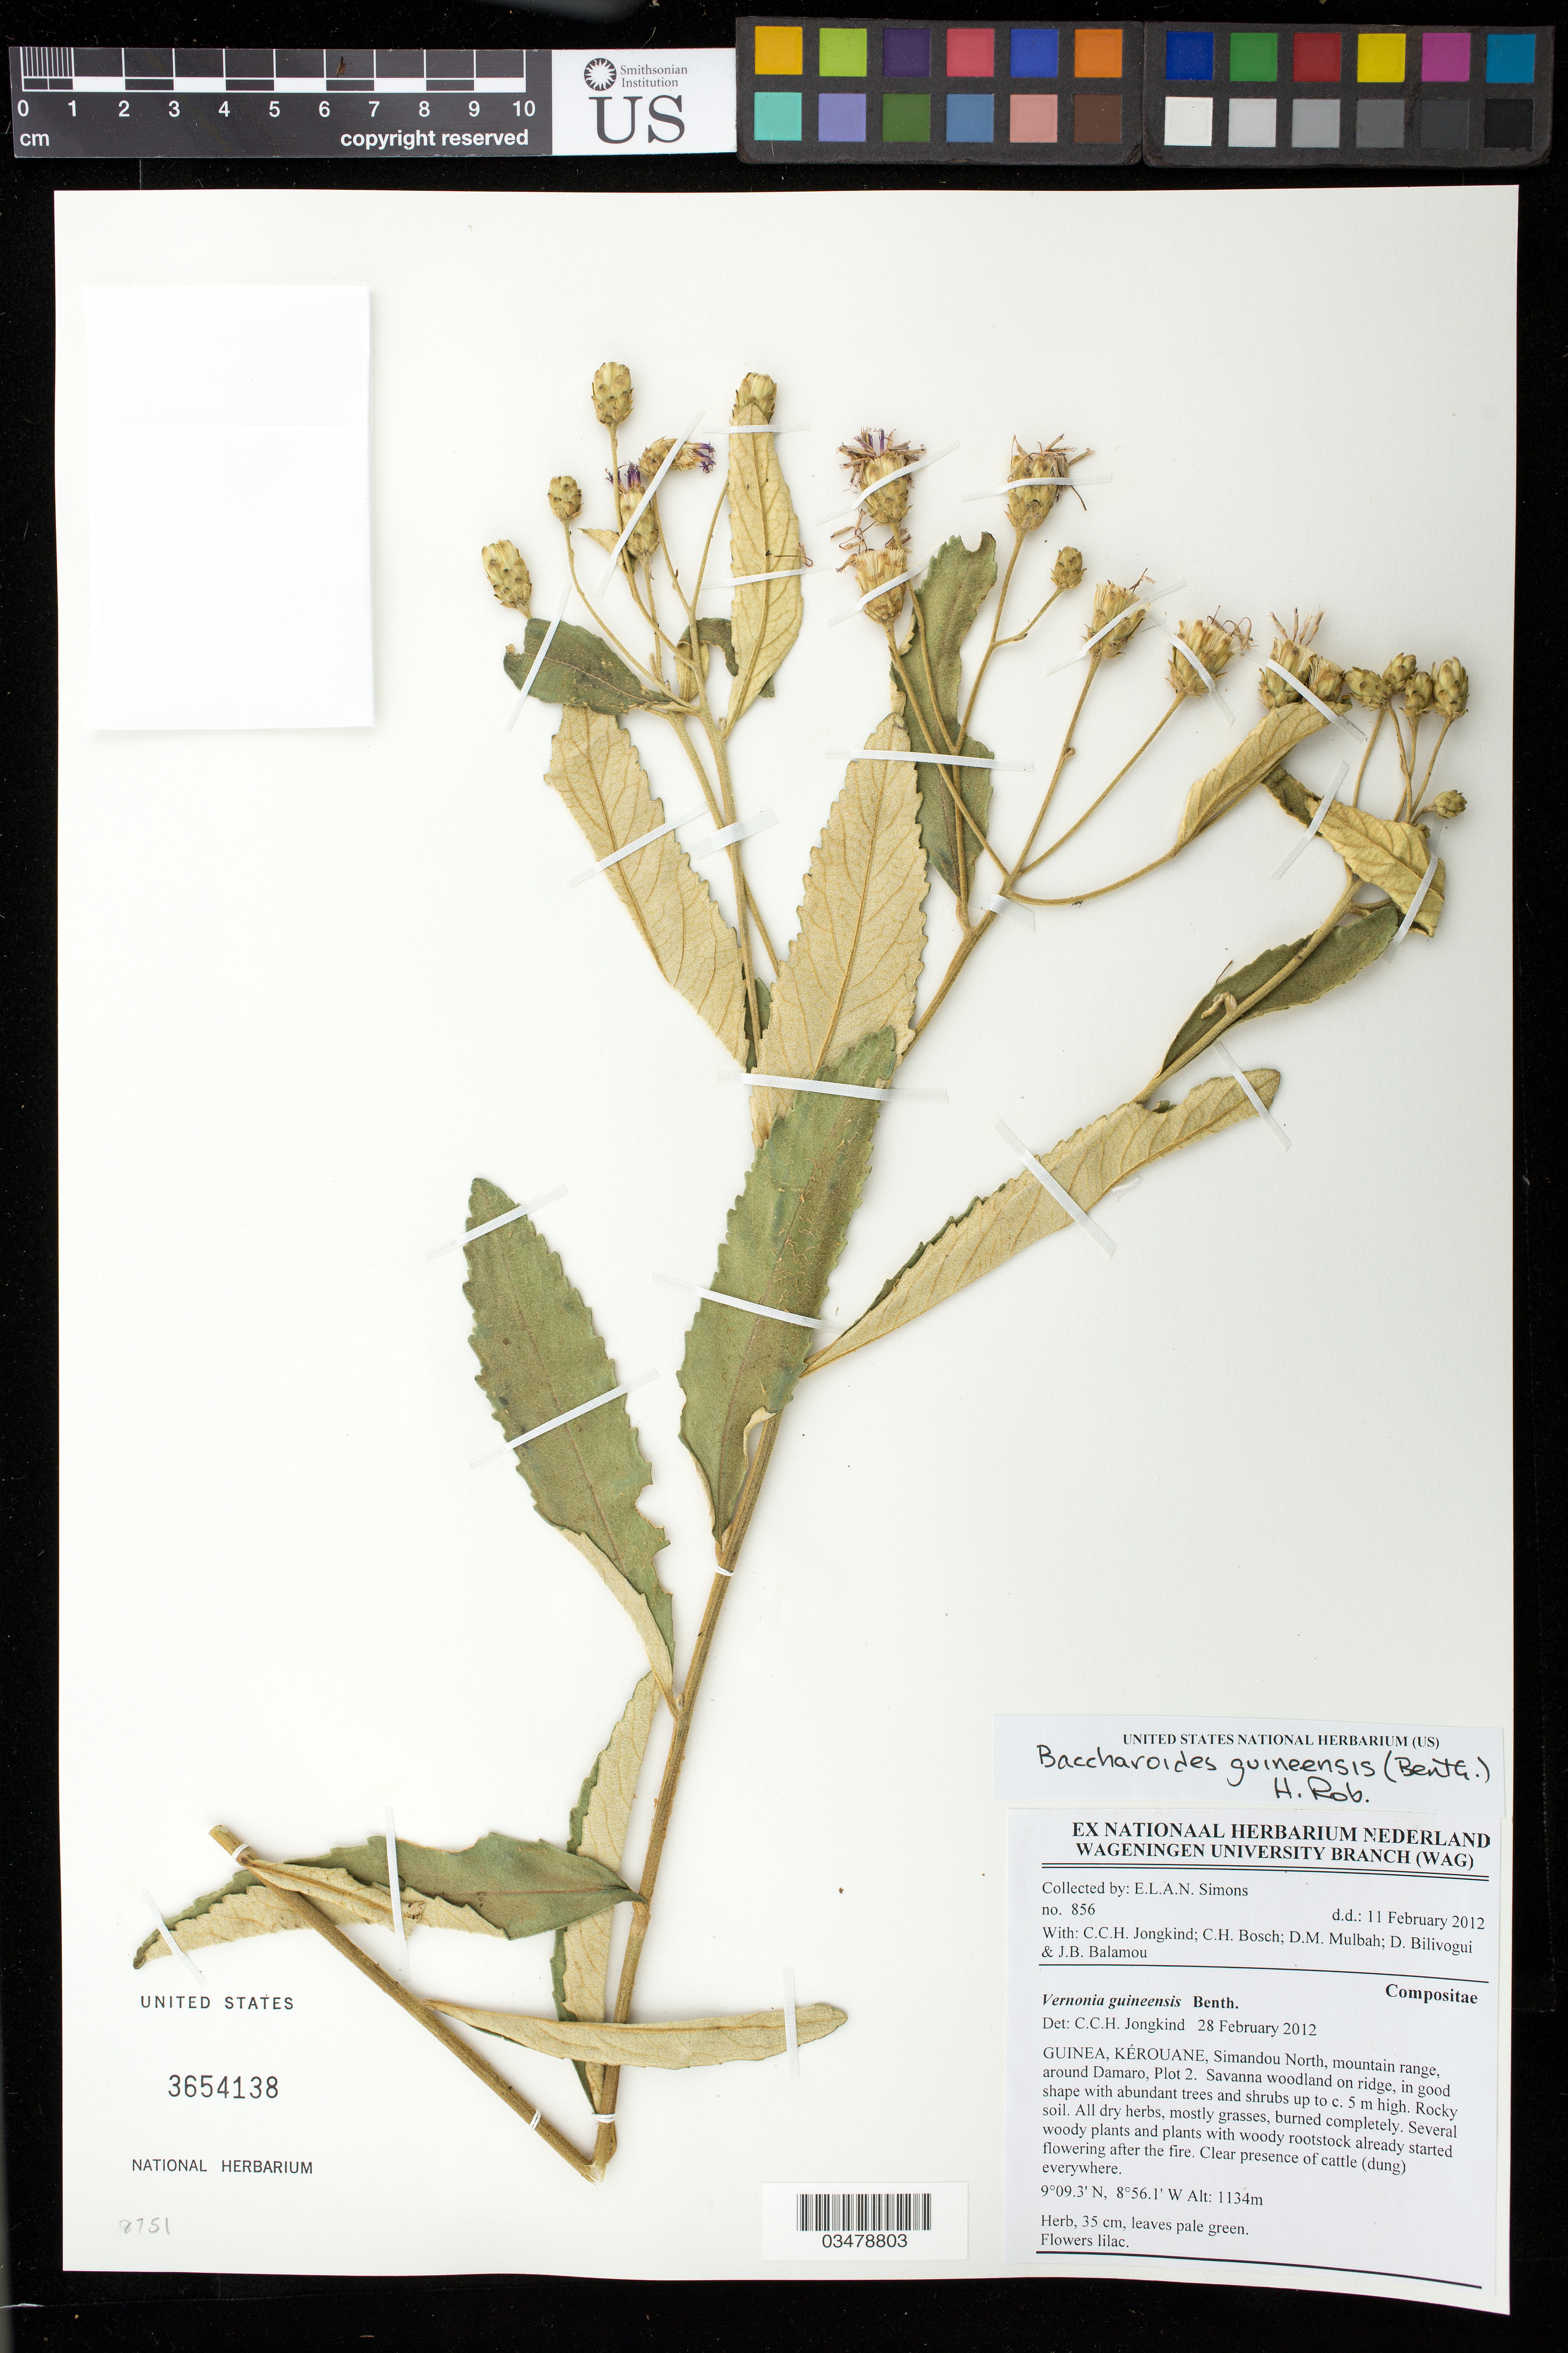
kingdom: Plantae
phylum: Tracheophyta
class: Magnoliopsida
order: Asterales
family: Asteraceae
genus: Baccharoides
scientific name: Baccharoides guineensis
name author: (Benth. in Benth. & Hook. f.) H. Rob.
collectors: E. Simons, C. C. Jongkind, C. Bosch, D. M. Mulbah & et al.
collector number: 856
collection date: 2012-02-11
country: Guinea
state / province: Kankan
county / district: Kerouane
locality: Simandou North, mountain range, around Damaro, Plot 2.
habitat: Savanna woodland on ridge, in good shape with abundant trees and shrubs up to c. 5 m high. Rocky soil. all dry herbs, mostly greasses, burned completely. Several woody plants and plants with soody rootstock already started flowering after the fire. Clear presence of cattle (dung) everywhere.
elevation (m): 1134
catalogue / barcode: US 3654138